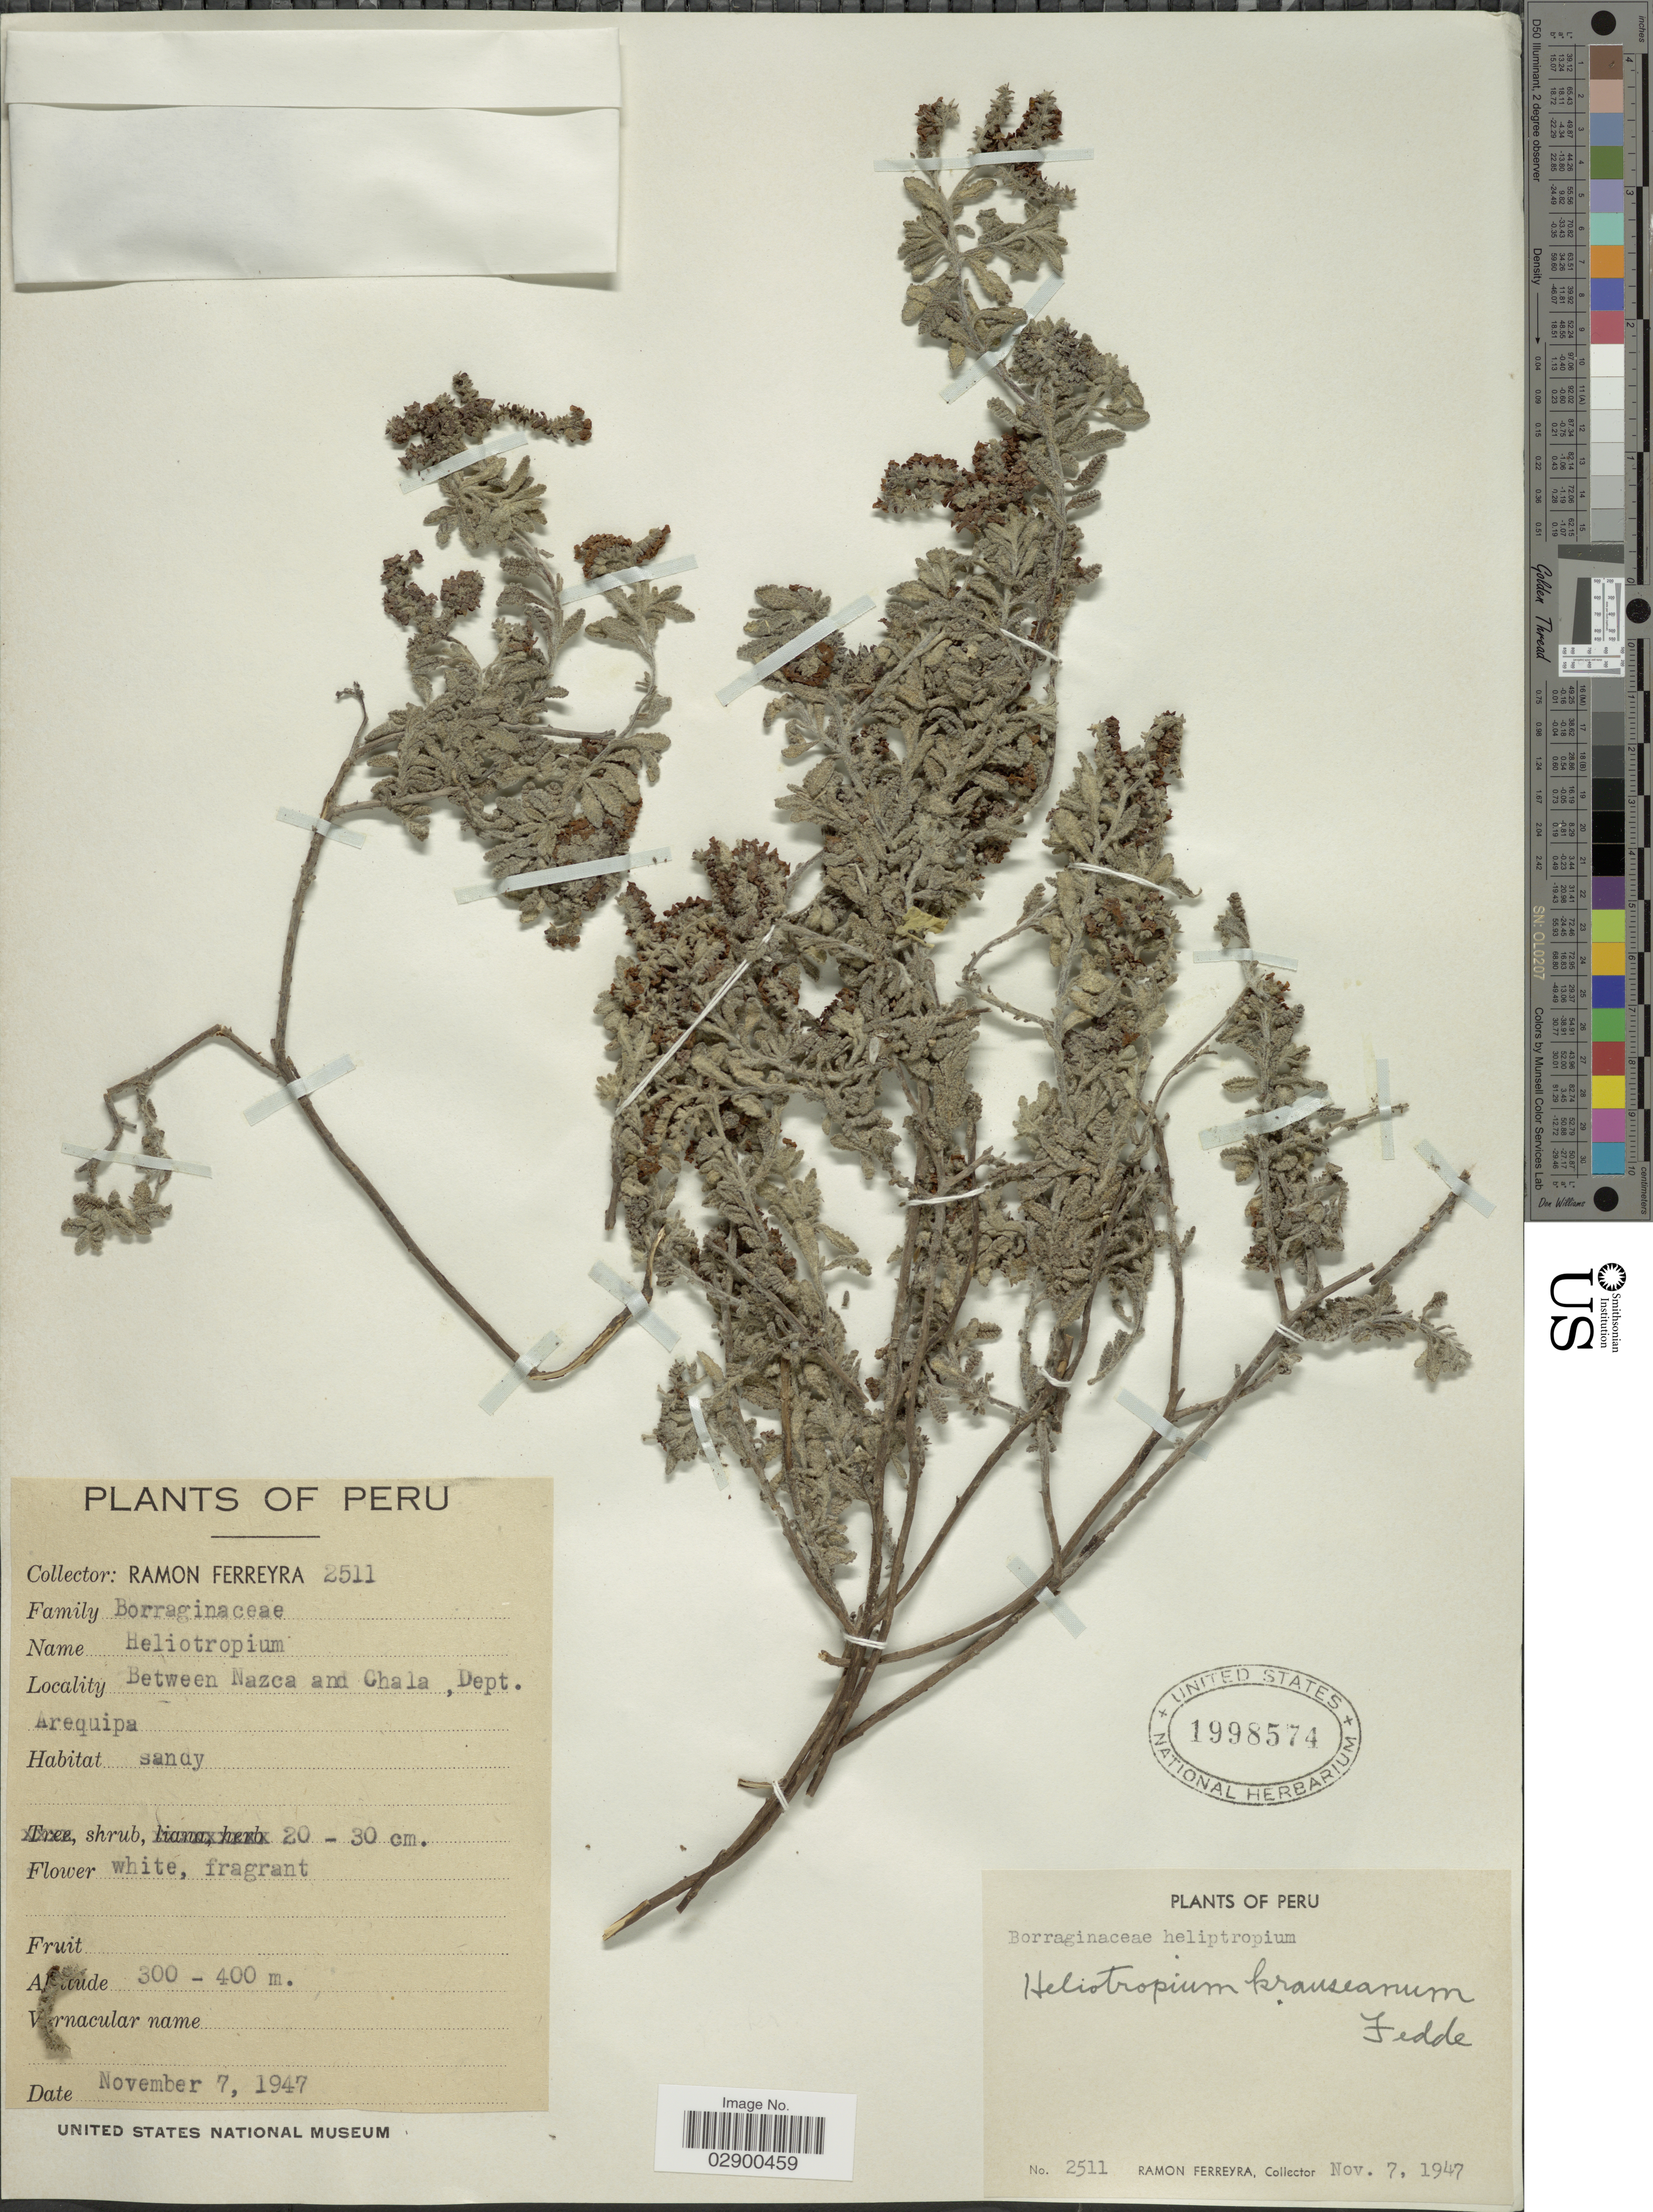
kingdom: Plantae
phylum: Tracheophyta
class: Magnoliopsida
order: Boraginales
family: Heliotropiaceae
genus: Heliotropium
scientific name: Heliotropium krauseanum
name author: Fedde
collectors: R. A. Ferreyra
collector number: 2511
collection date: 1947-11-07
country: Peru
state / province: Arequipa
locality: Between Nazca and Chala, Dept. Arequipa.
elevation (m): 300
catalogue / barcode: US 1998574